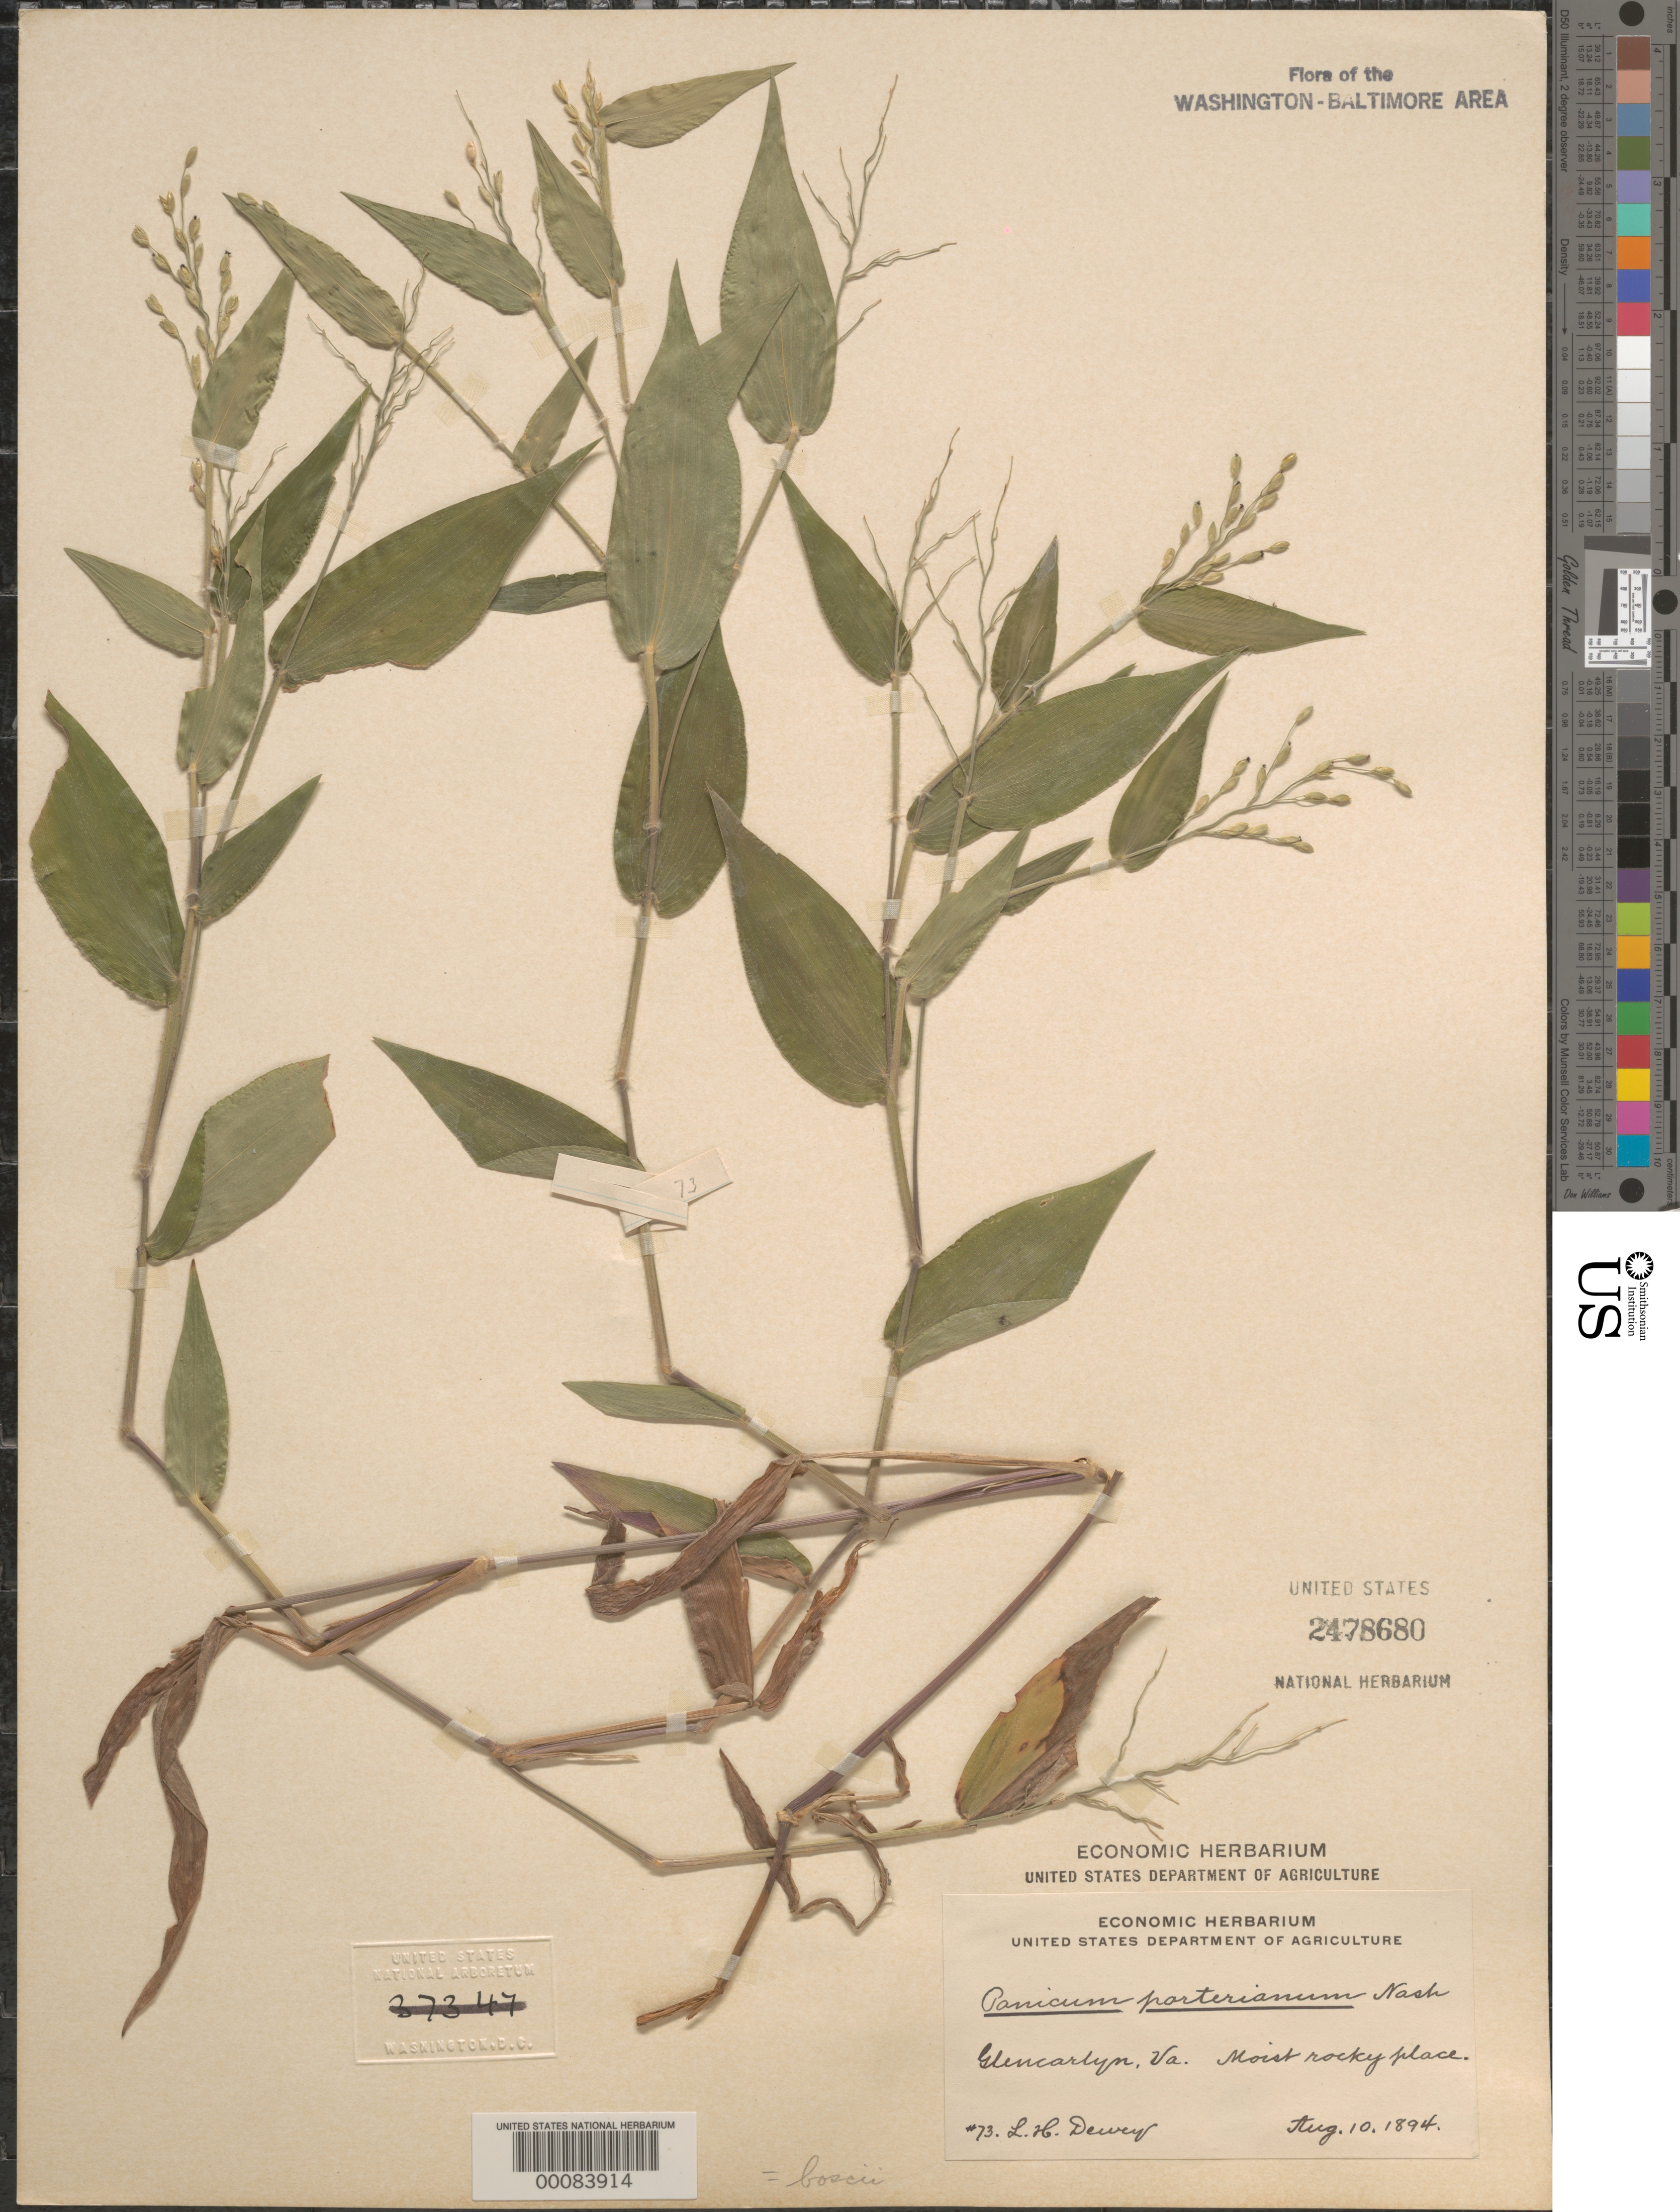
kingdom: Plantae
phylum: Tracheophyta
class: Liliopsida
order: Poales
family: Poaceae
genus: Dichanthelium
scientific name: Dichanthelium boscii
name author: (Poir.) Gould & C.A. Clark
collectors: L. H. Dewey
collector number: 73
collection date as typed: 10 Aug 1894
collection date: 1894-08-10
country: United States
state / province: Virginia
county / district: Arlington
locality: Glencarlyn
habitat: Moist, rocky places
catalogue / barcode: US 2478680